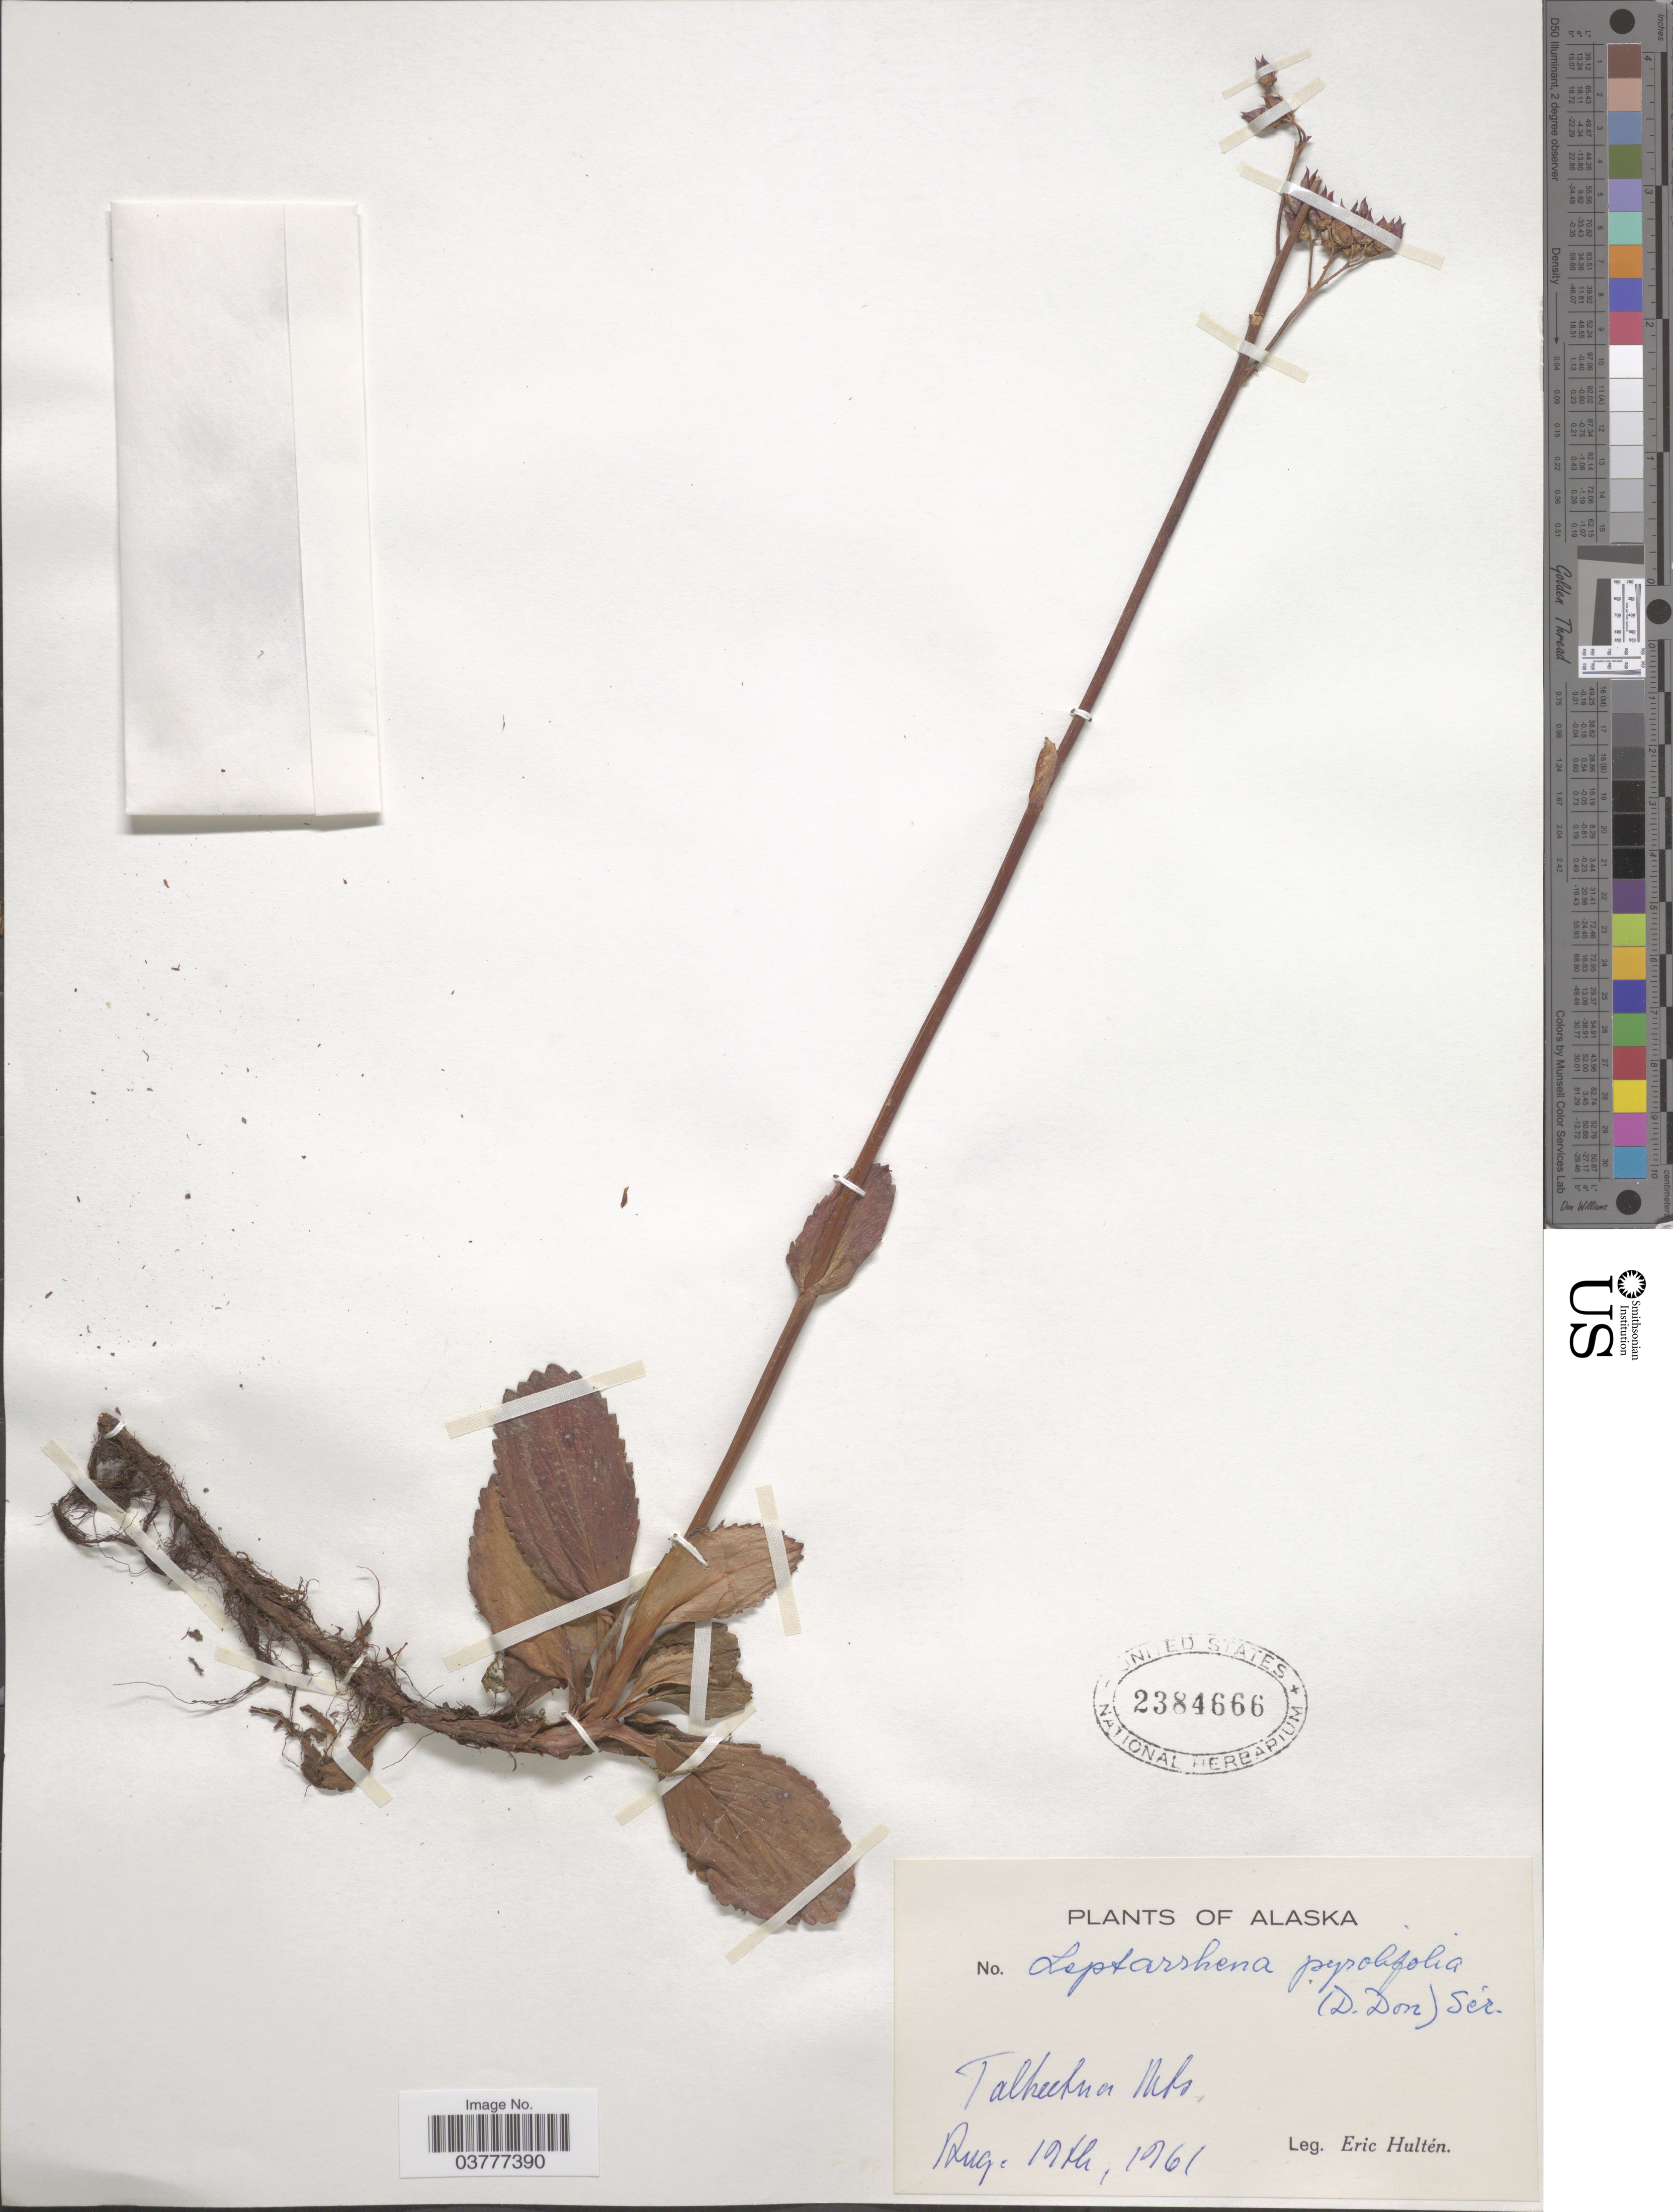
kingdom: Plantae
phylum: Tracheophyta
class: Magnoliopsida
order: Saxifragales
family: Saxifragaceae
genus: Leptarrhena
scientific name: Leptarrhena pyrolifolia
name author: (D. Don) Ser.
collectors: E. G. Hultén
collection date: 1961-08-19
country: United States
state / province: Alaska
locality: Talkeetna Mts.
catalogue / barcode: US 2384666